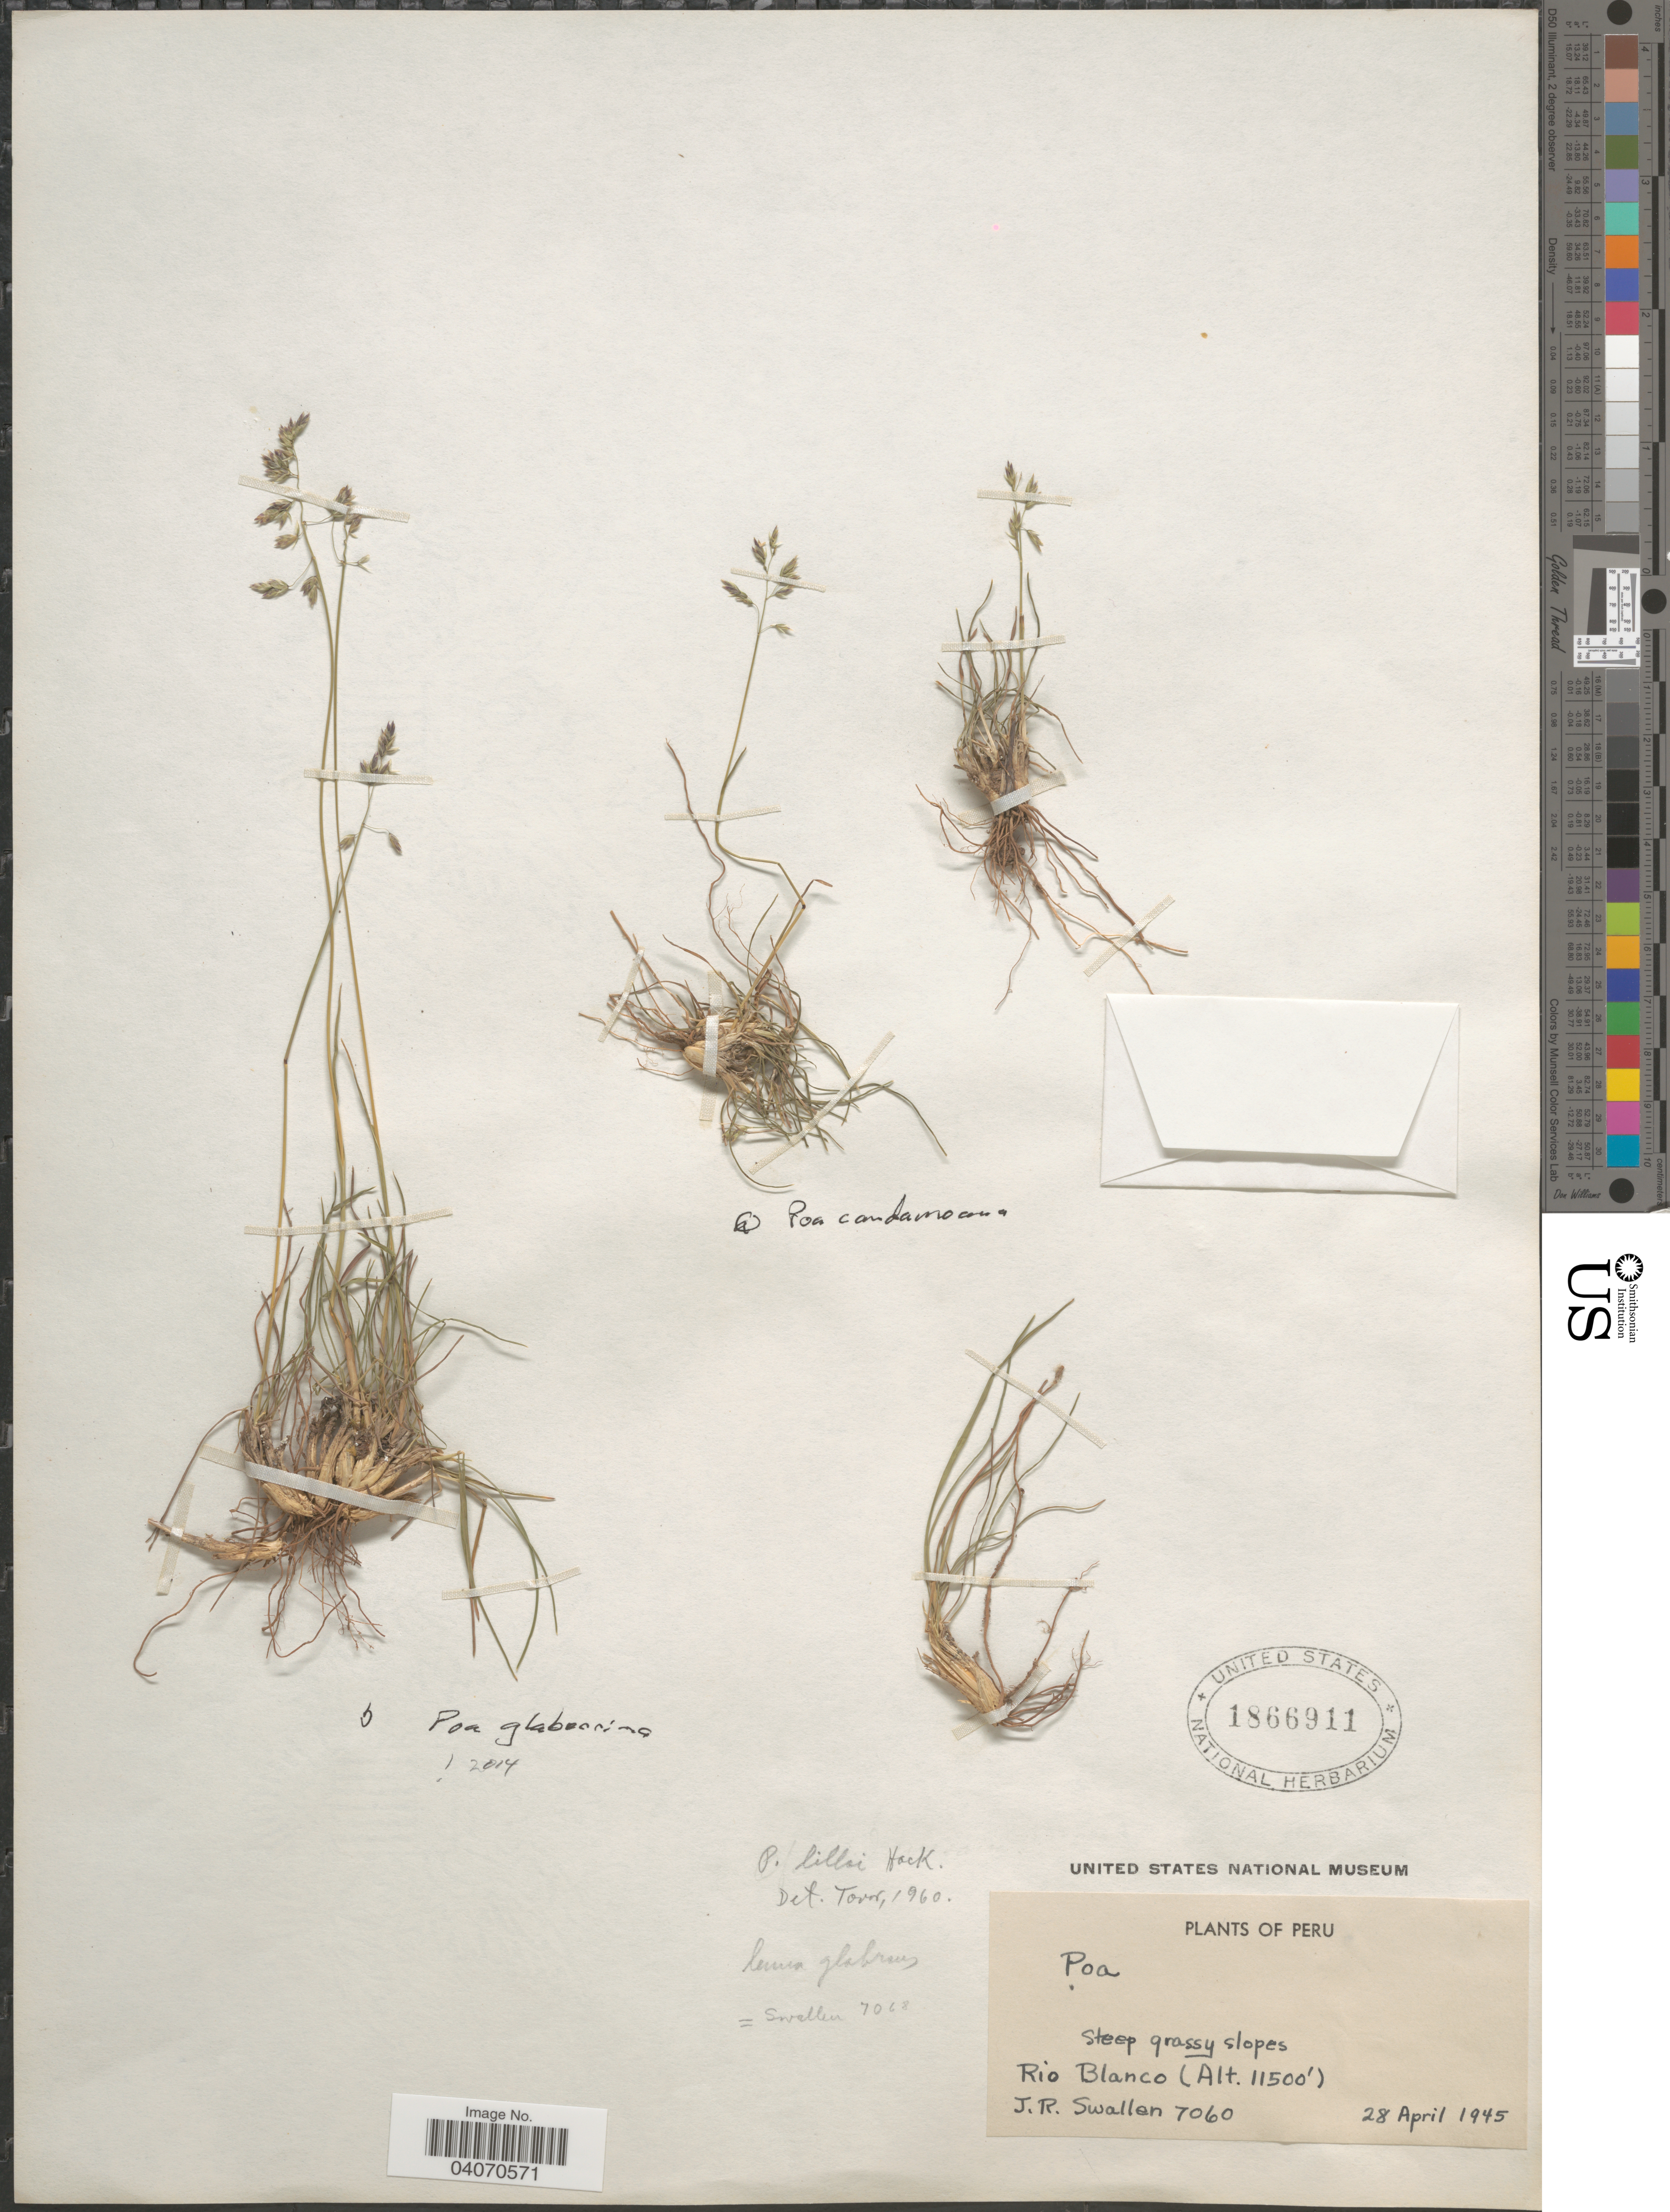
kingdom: Plantae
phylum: Tracheophyta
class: Liliopsida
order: Poales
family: Poaceae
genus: Poa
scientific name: Poa glaberrima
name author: Tovar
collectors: J. R. Swallen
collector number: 7060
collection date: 1945-04-28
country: Peru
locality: Rio Blanco.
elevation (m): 3505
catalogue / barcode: US 1866911